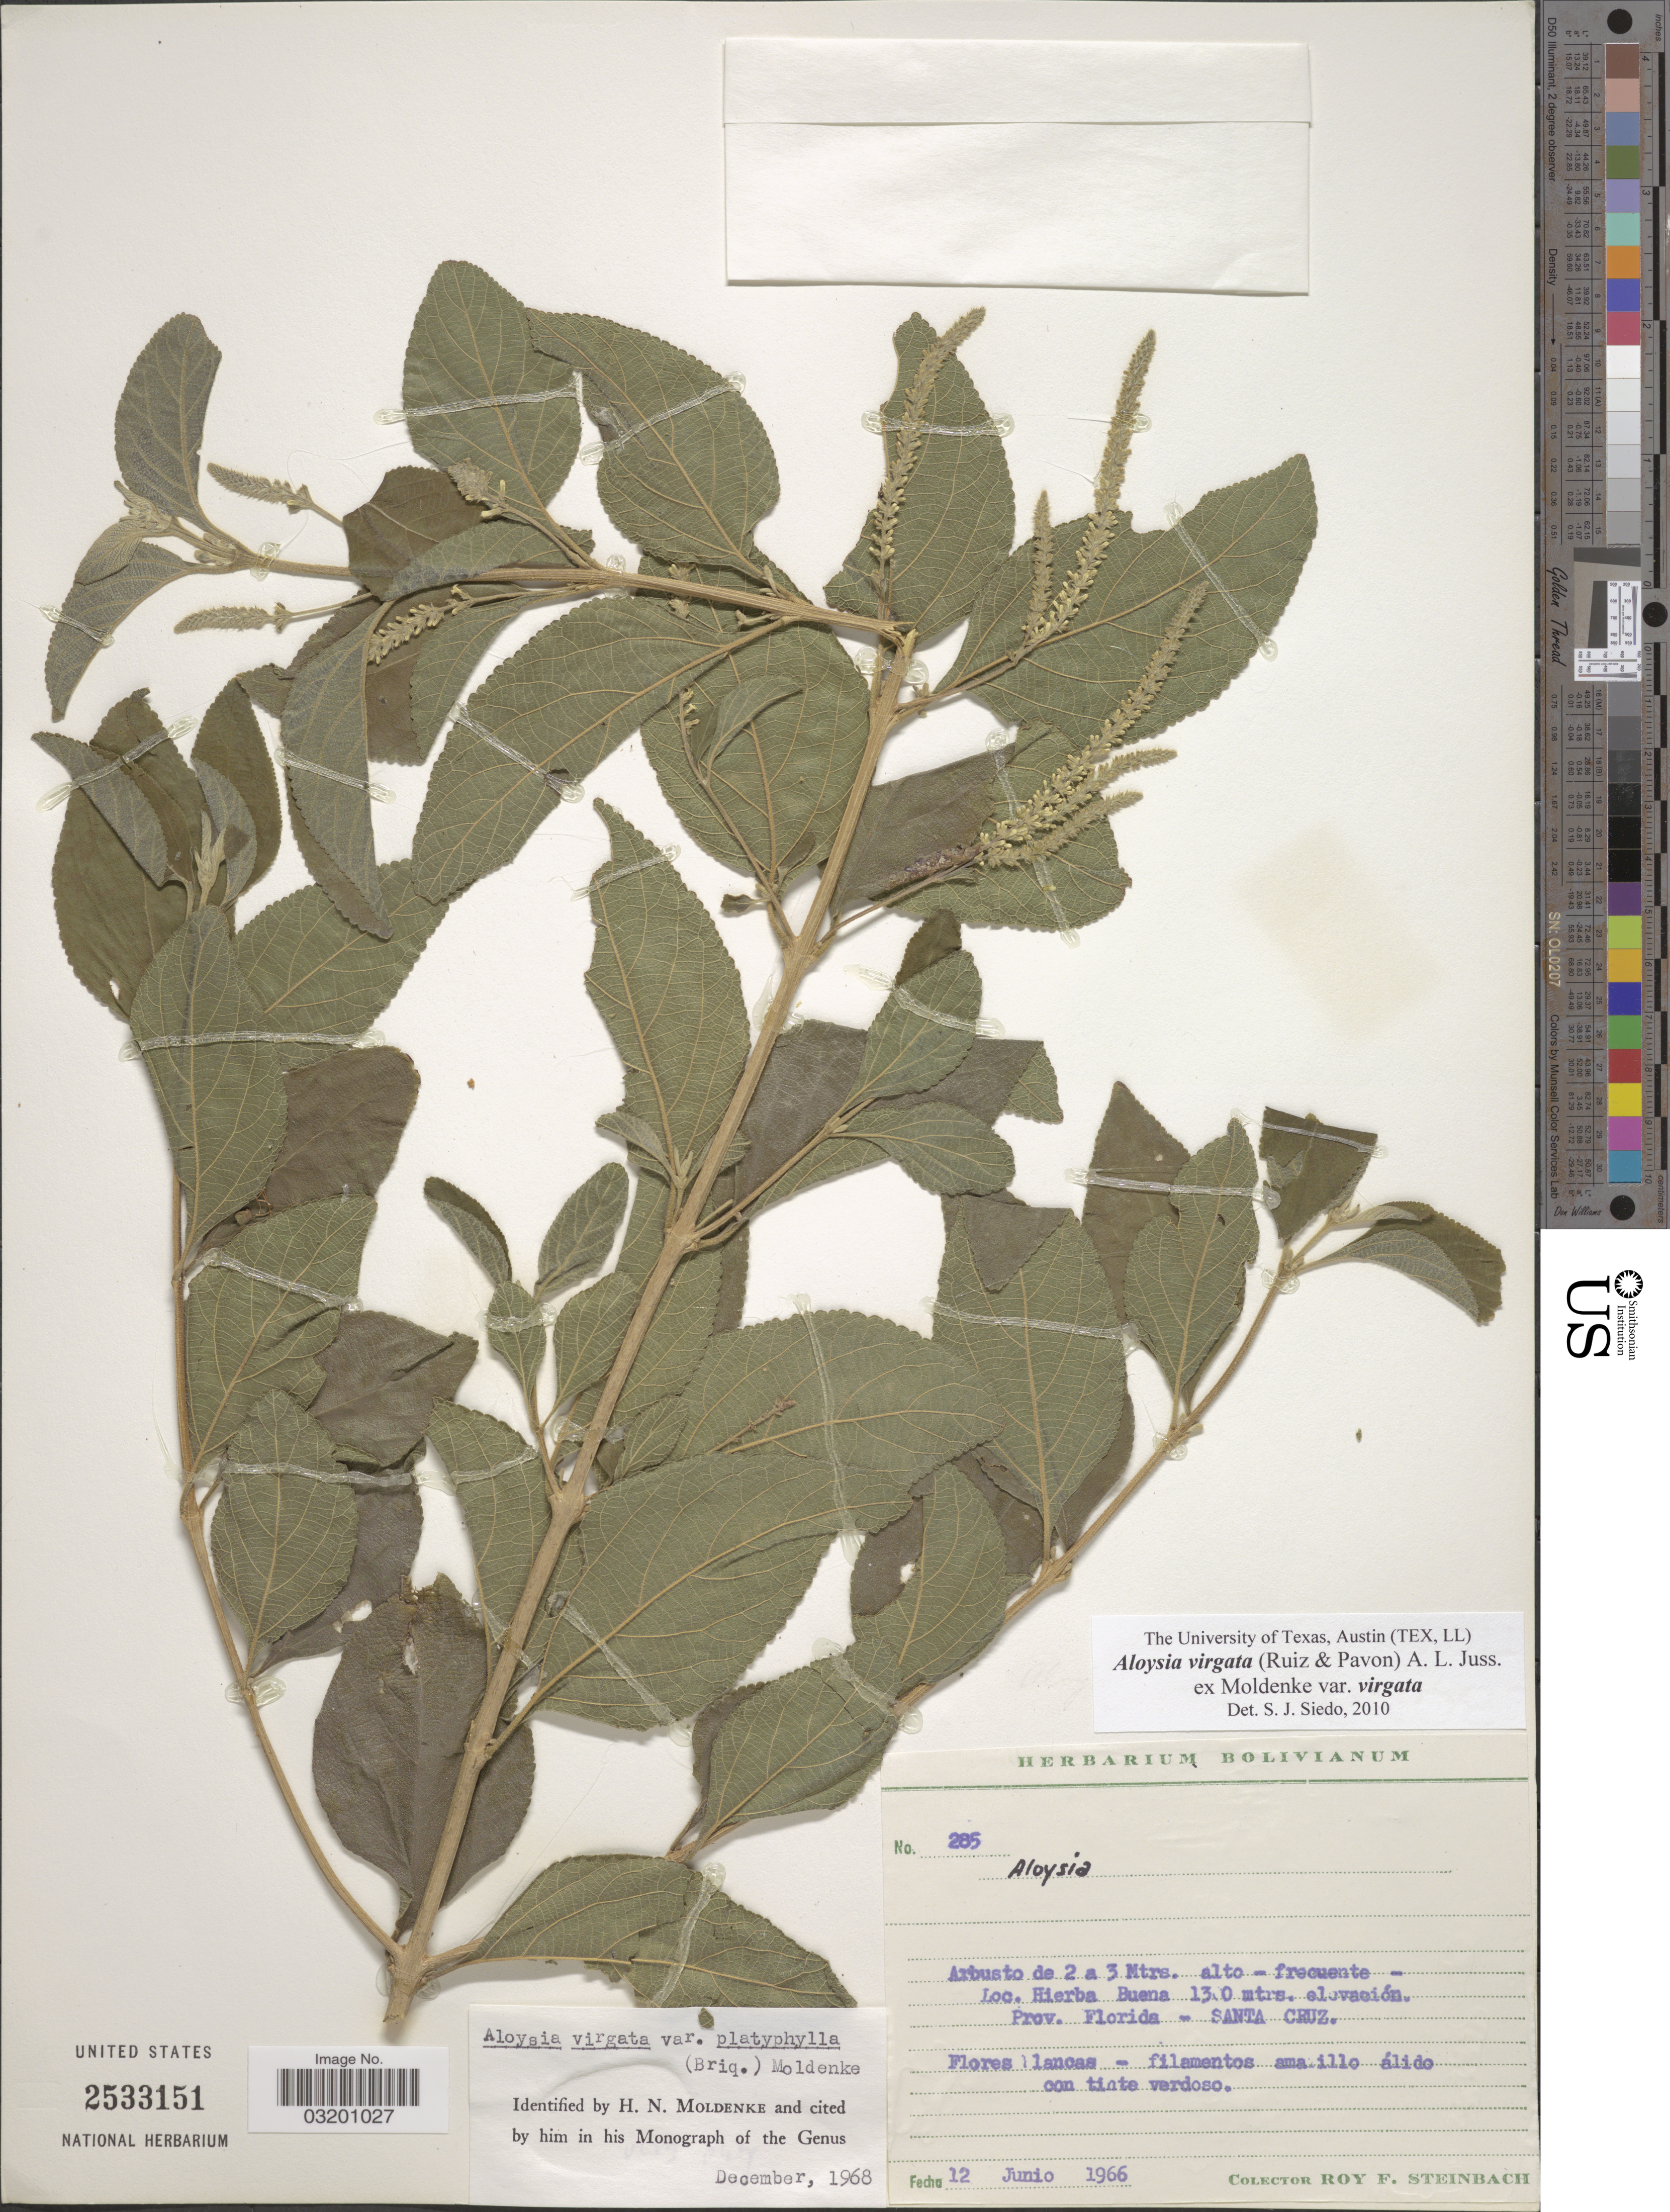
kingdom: Plantae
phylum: Tracheophyta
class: Magnoliopsida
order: Lamiales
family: Verbenaceae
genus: Aloysia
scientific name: Aloysia virgata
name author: (Ruiz & Pav.) Juss.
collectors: R. F. Steinbach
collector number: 285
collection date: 1966-06-12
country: Bolivia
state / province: Santa Cruz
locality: Hierba Buena, Prov. Florida - Santa Cruz.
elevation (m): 1300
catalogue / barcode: US 2533151